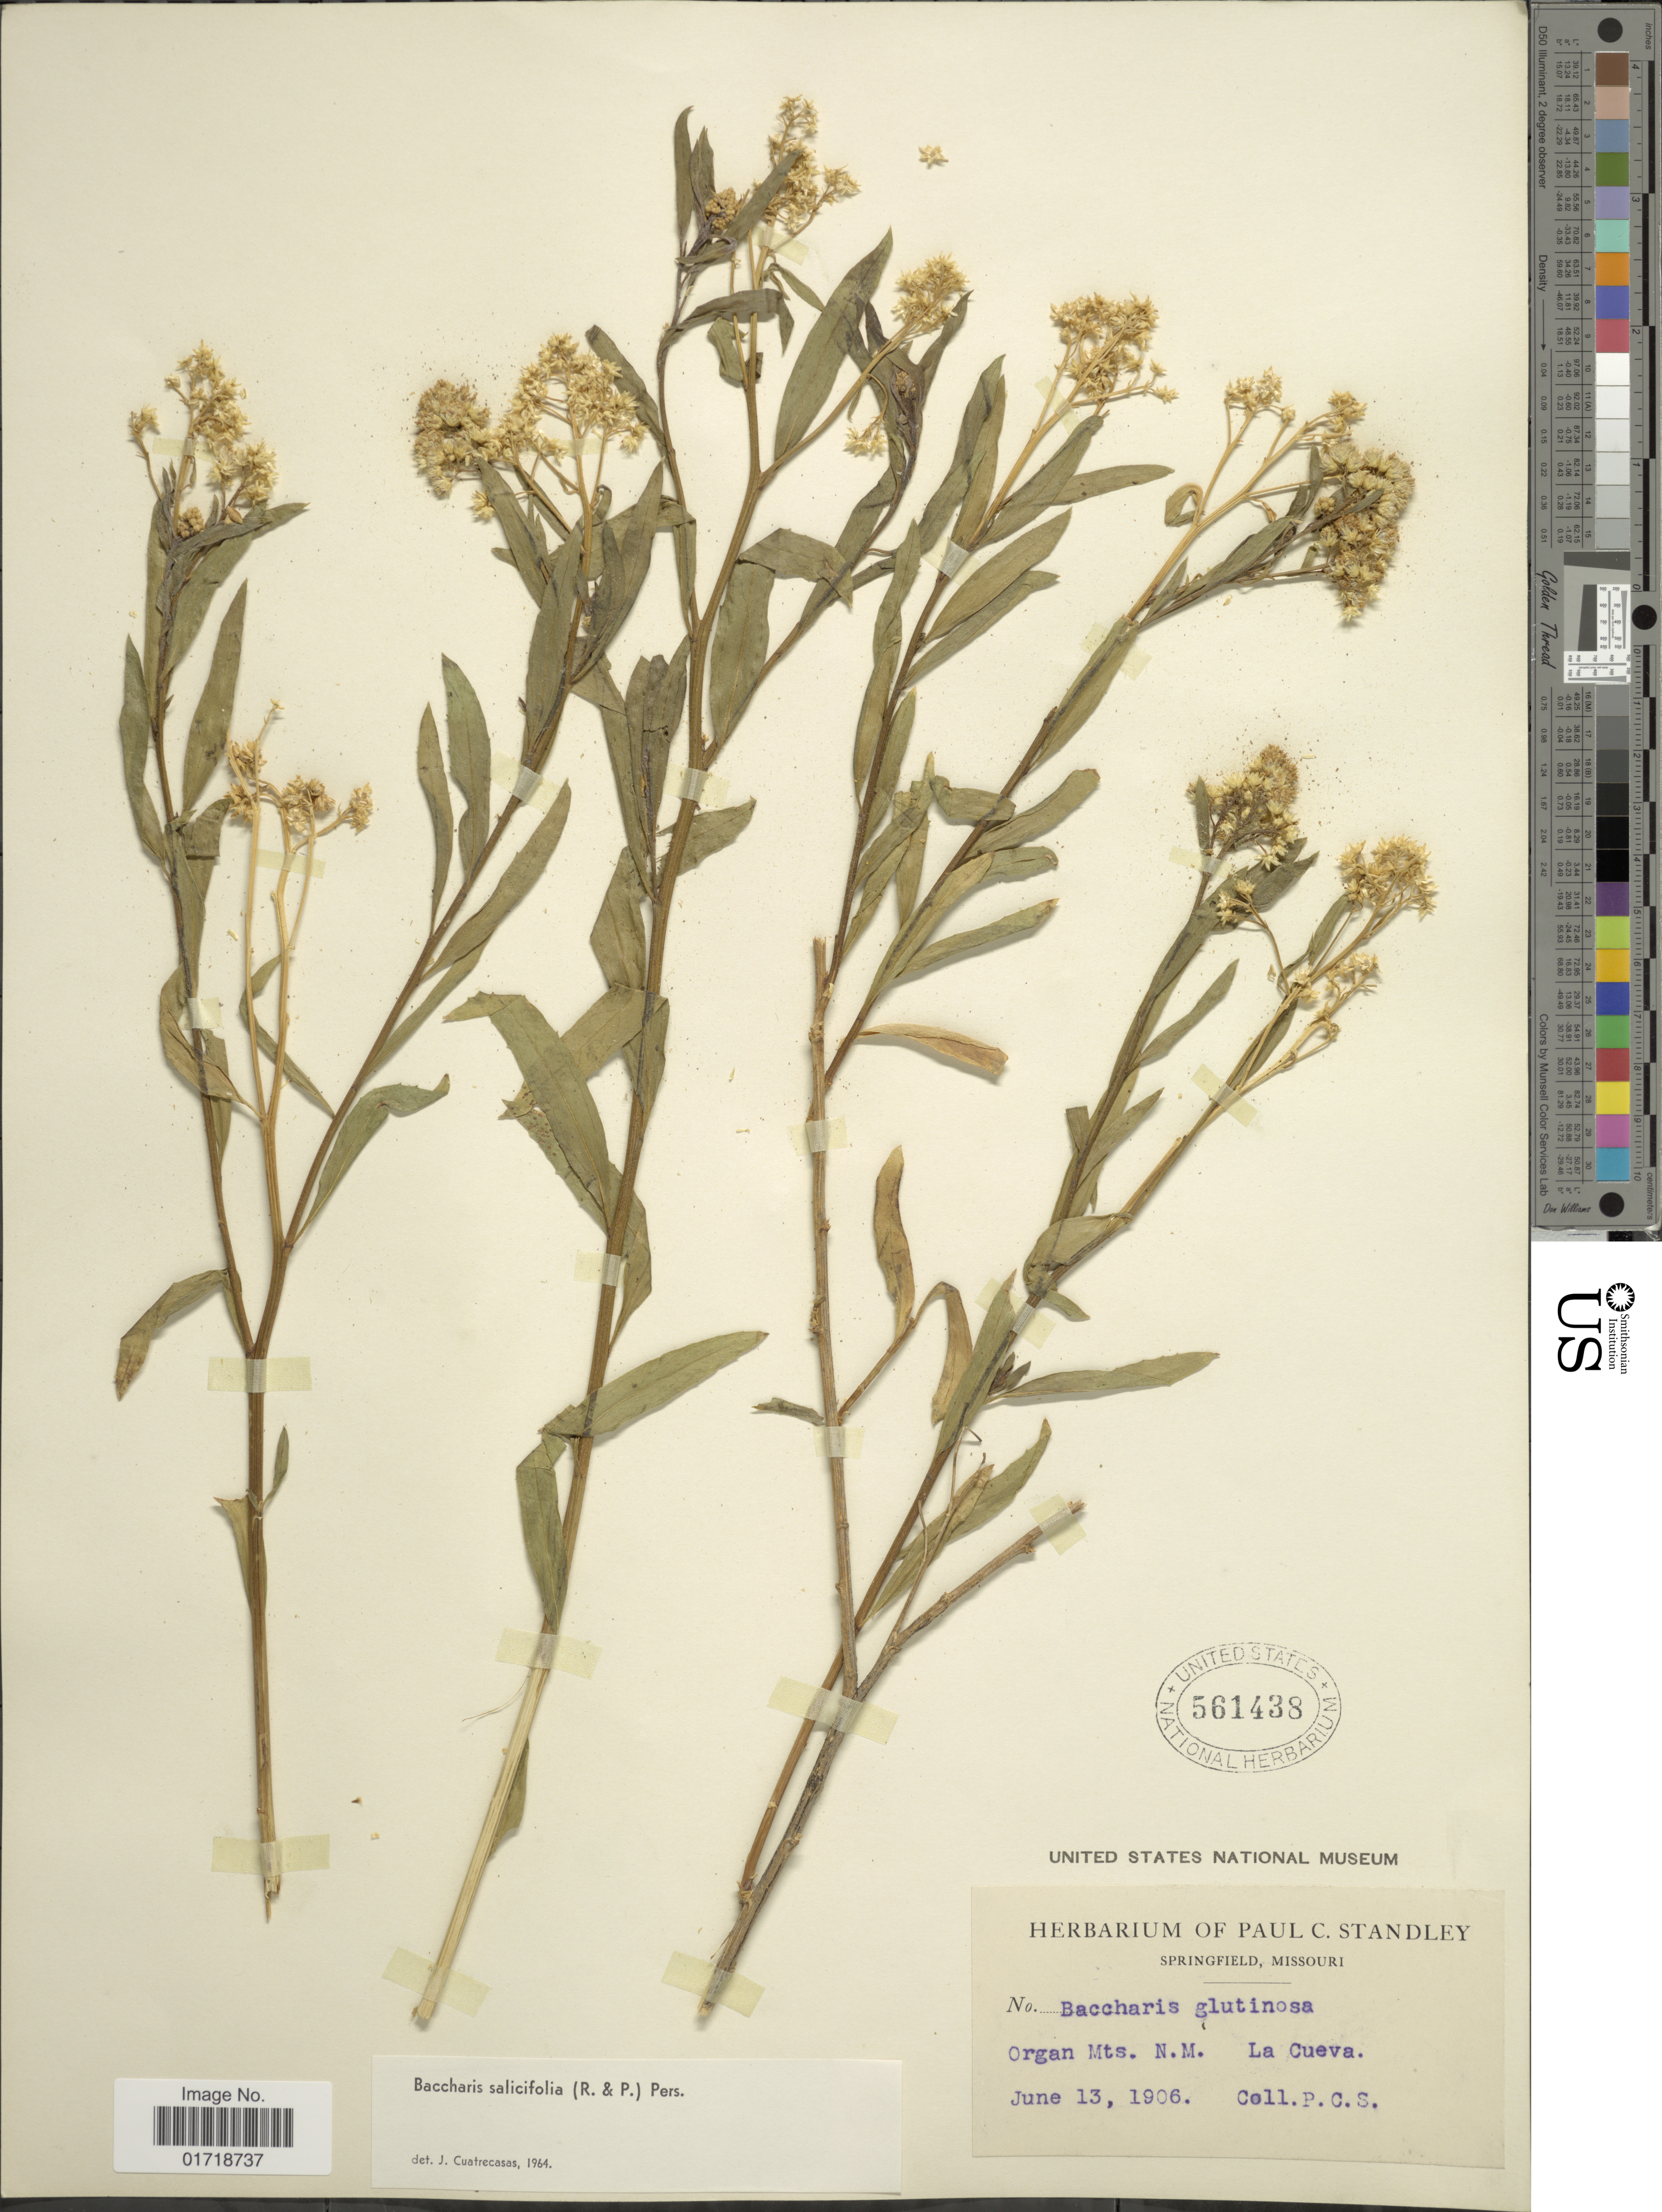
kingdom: Plantae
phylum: Tracheophyta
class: Magnoliopsida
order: Asterales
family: Asteraceae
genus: Baccharis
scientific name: Baccharis glutinosa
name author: Pers.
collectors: P. C. Standley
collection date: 1906-06-13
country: United States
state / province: New Mexico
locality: Organ Mts. La Cueva.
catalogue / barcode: US 561438